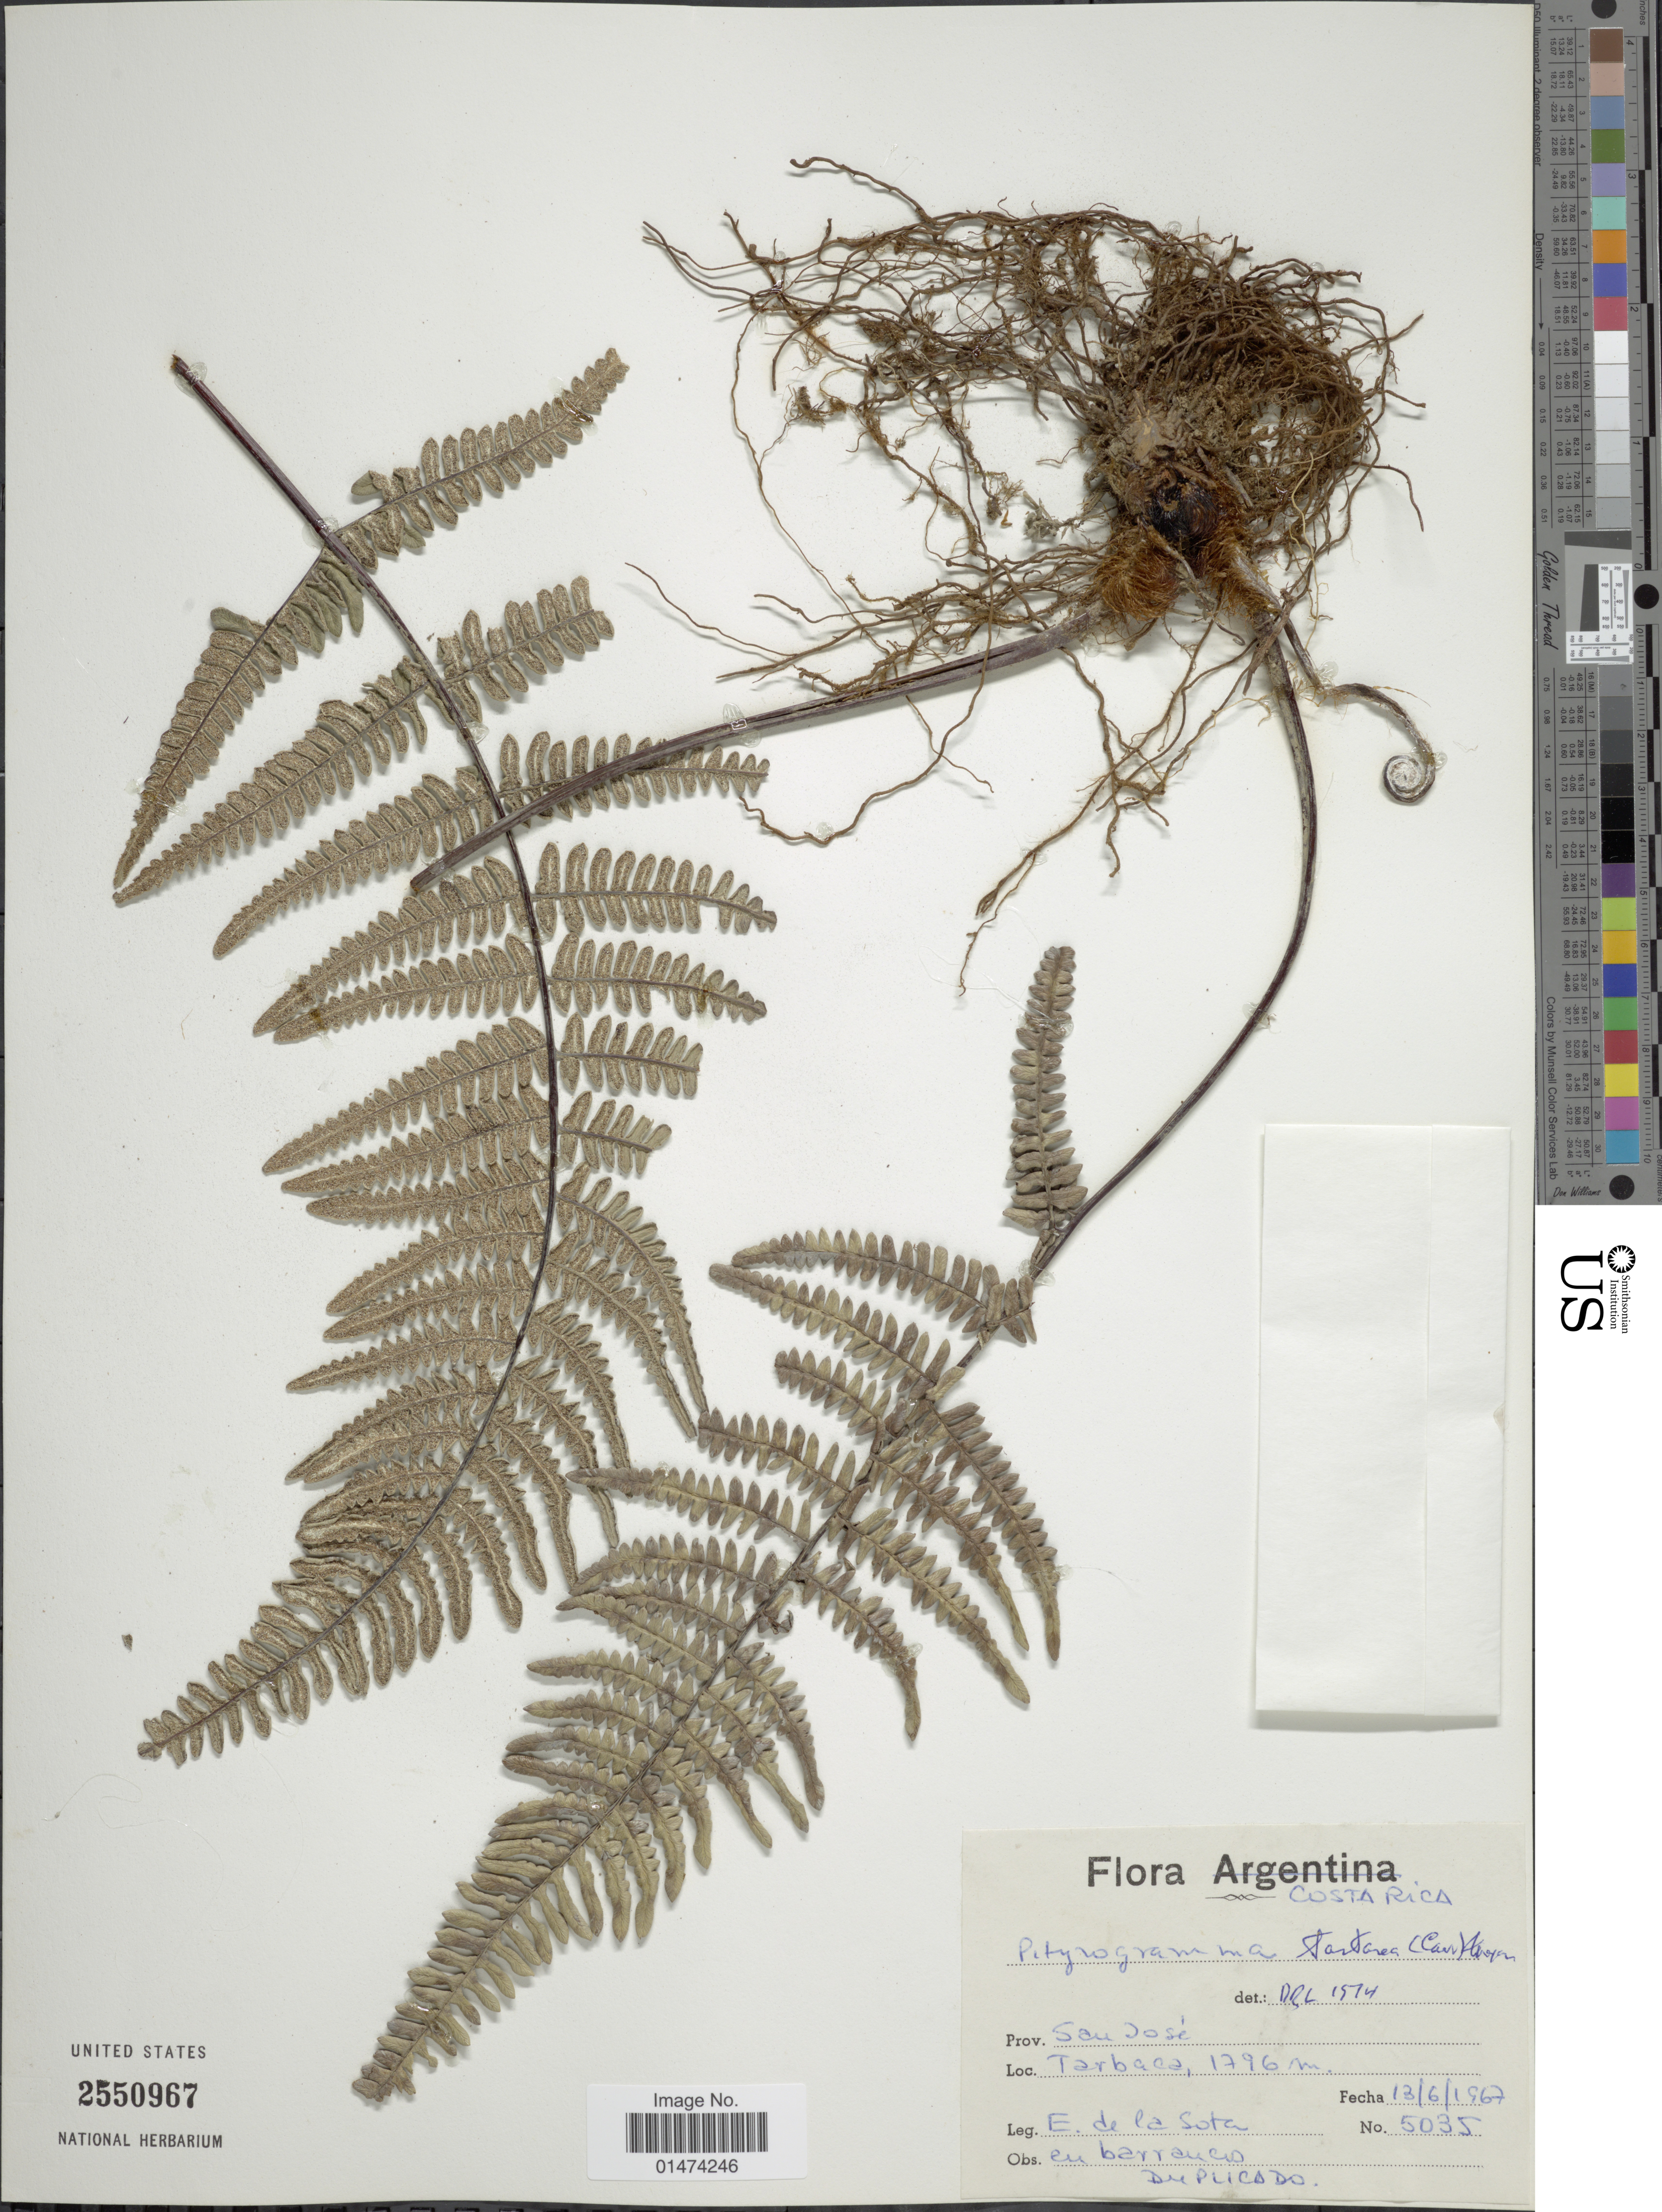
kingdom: Plantae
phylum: Tracheophyta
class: Polypodiopsida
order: Polypodiales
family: Pteridaceae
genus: Pityrogramma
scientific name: Pityrogramma tartarea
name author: (Cav.) Maxon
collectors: E. R. de la Sota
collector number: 5035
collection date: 1967-06-13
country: Costa Rica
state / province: San José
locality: Tarbaca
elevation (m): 1796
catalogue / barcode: US 2550967